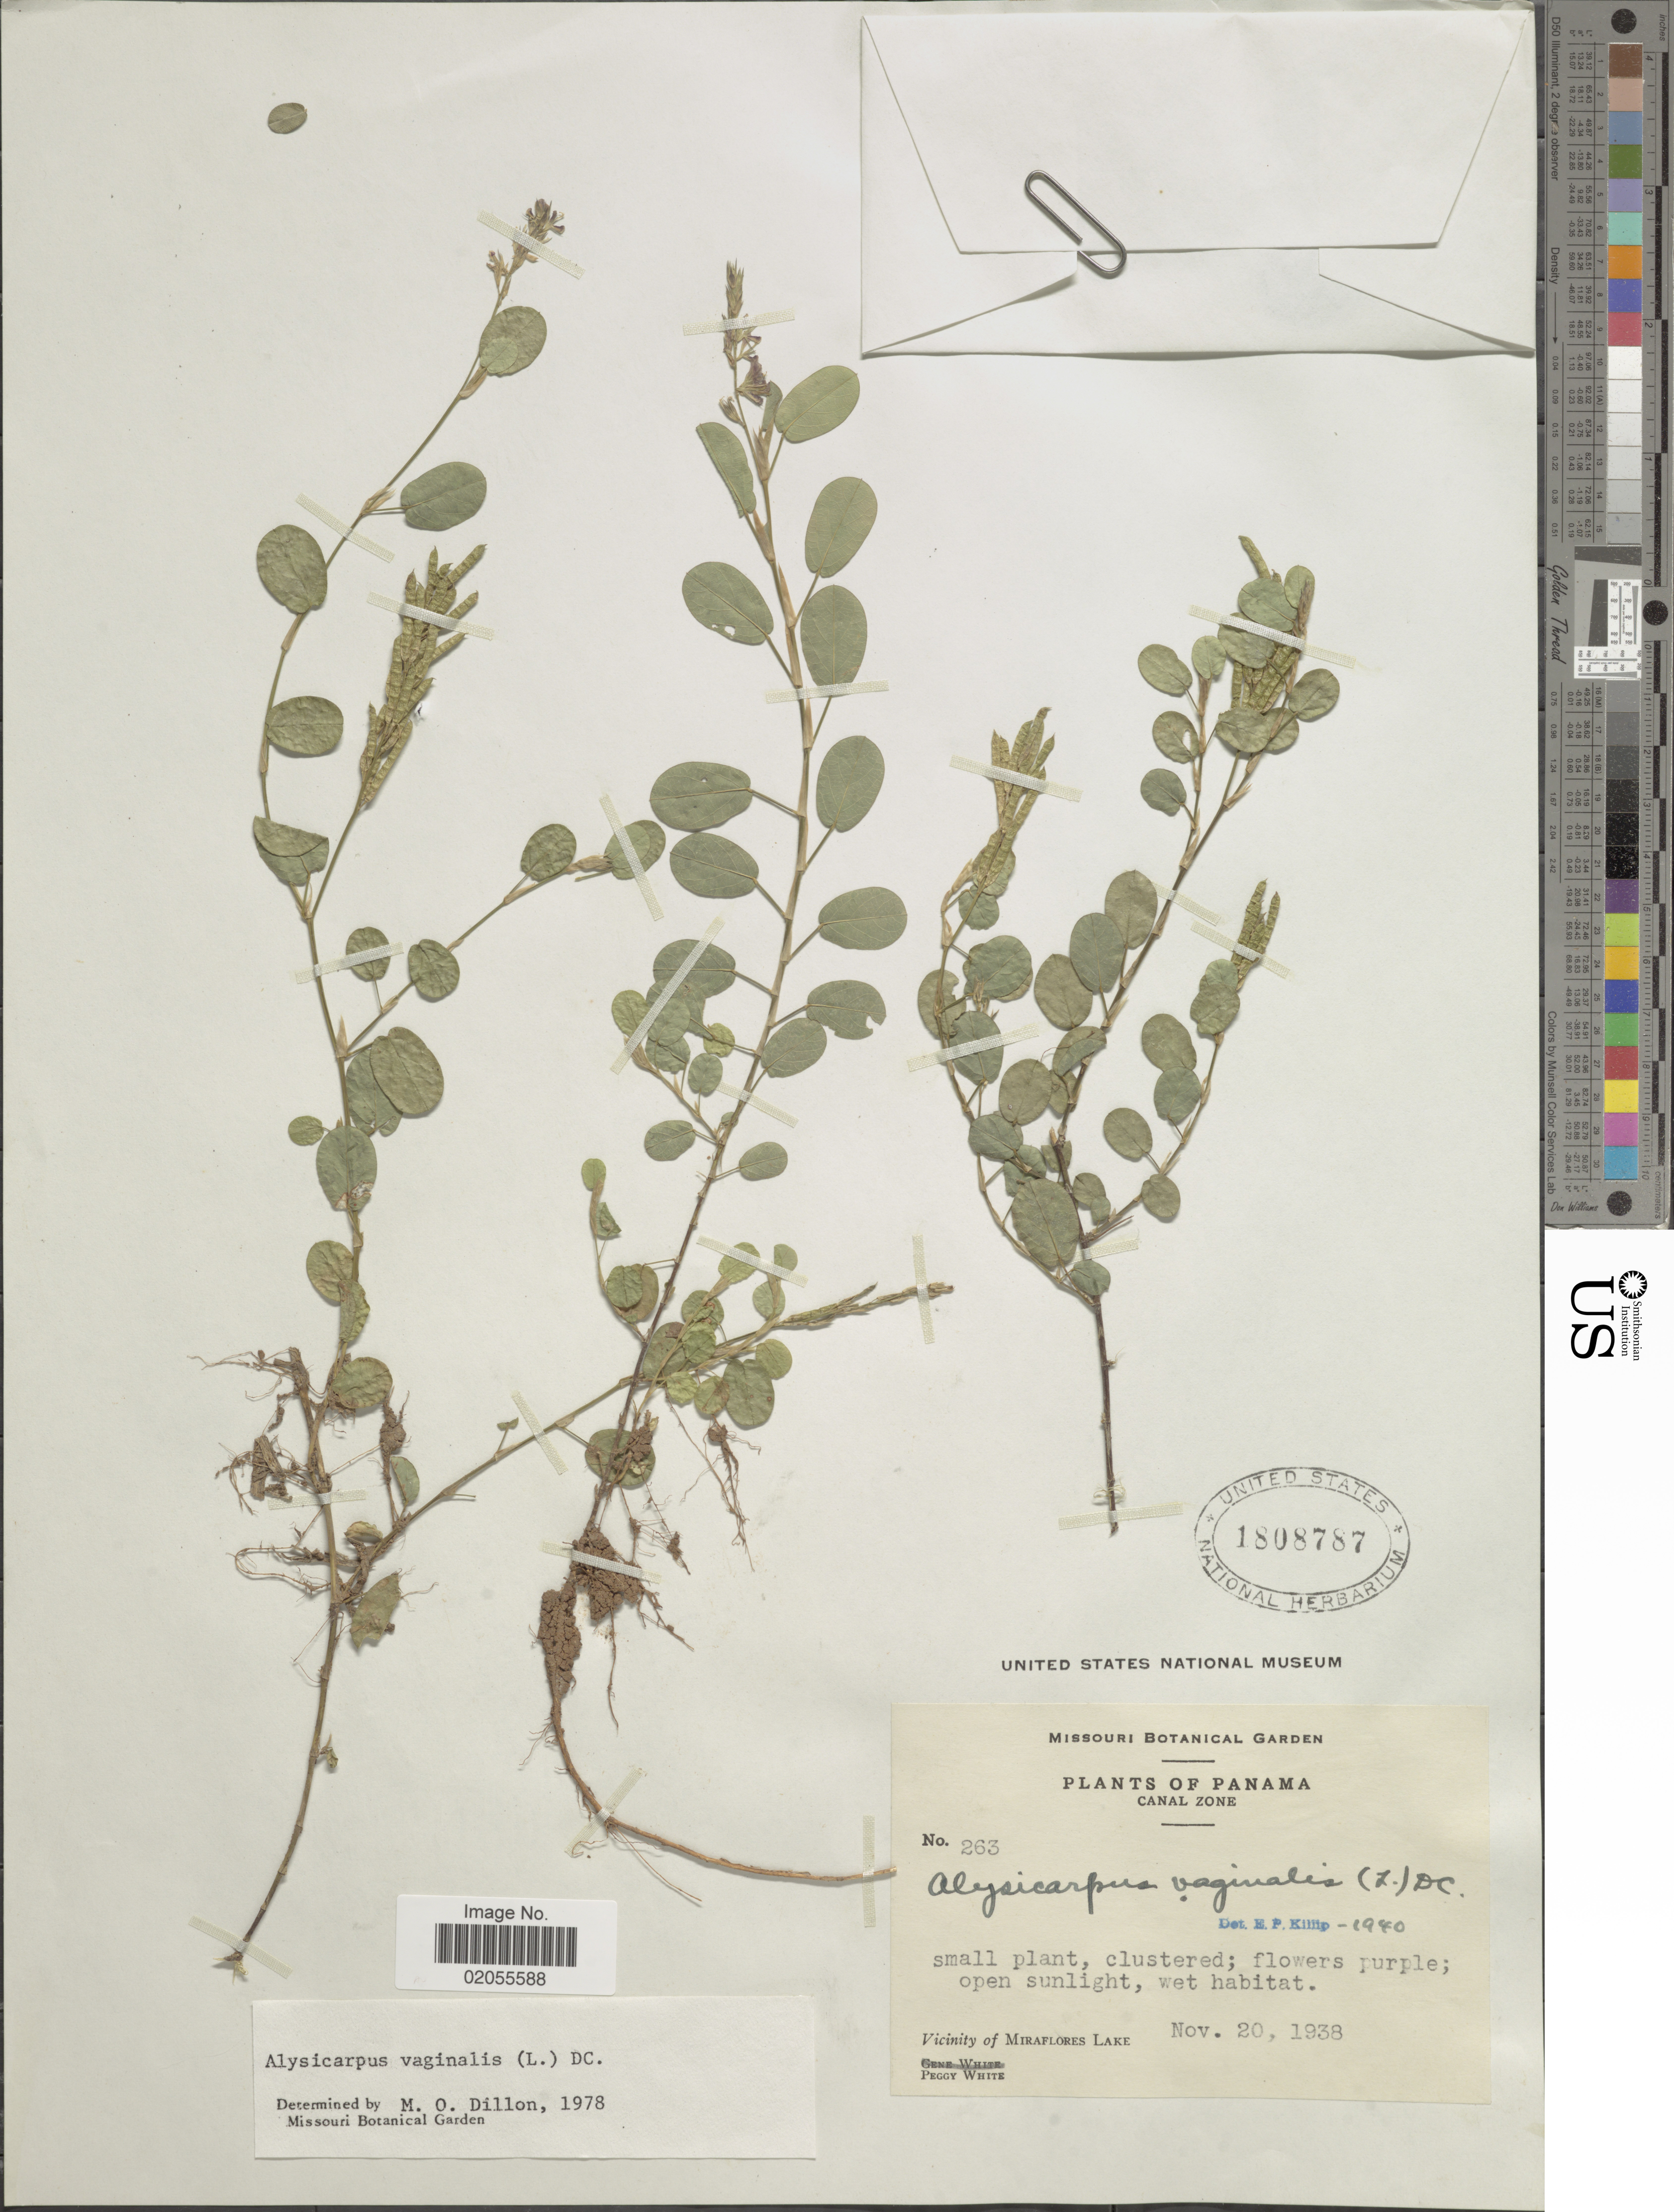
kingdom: Plantae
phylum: Tracheophyta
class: Magnoliopsida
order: Fabales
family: Fabaceae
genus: Alysicarpus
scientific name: Alysicarpus sp.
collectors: P. White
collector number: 263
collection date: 1938-11-20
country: Panama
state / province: Panamá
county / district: Canal Zone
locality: Canal Zone, Vicinity of Miraflores Lake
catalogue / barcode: US 1808787